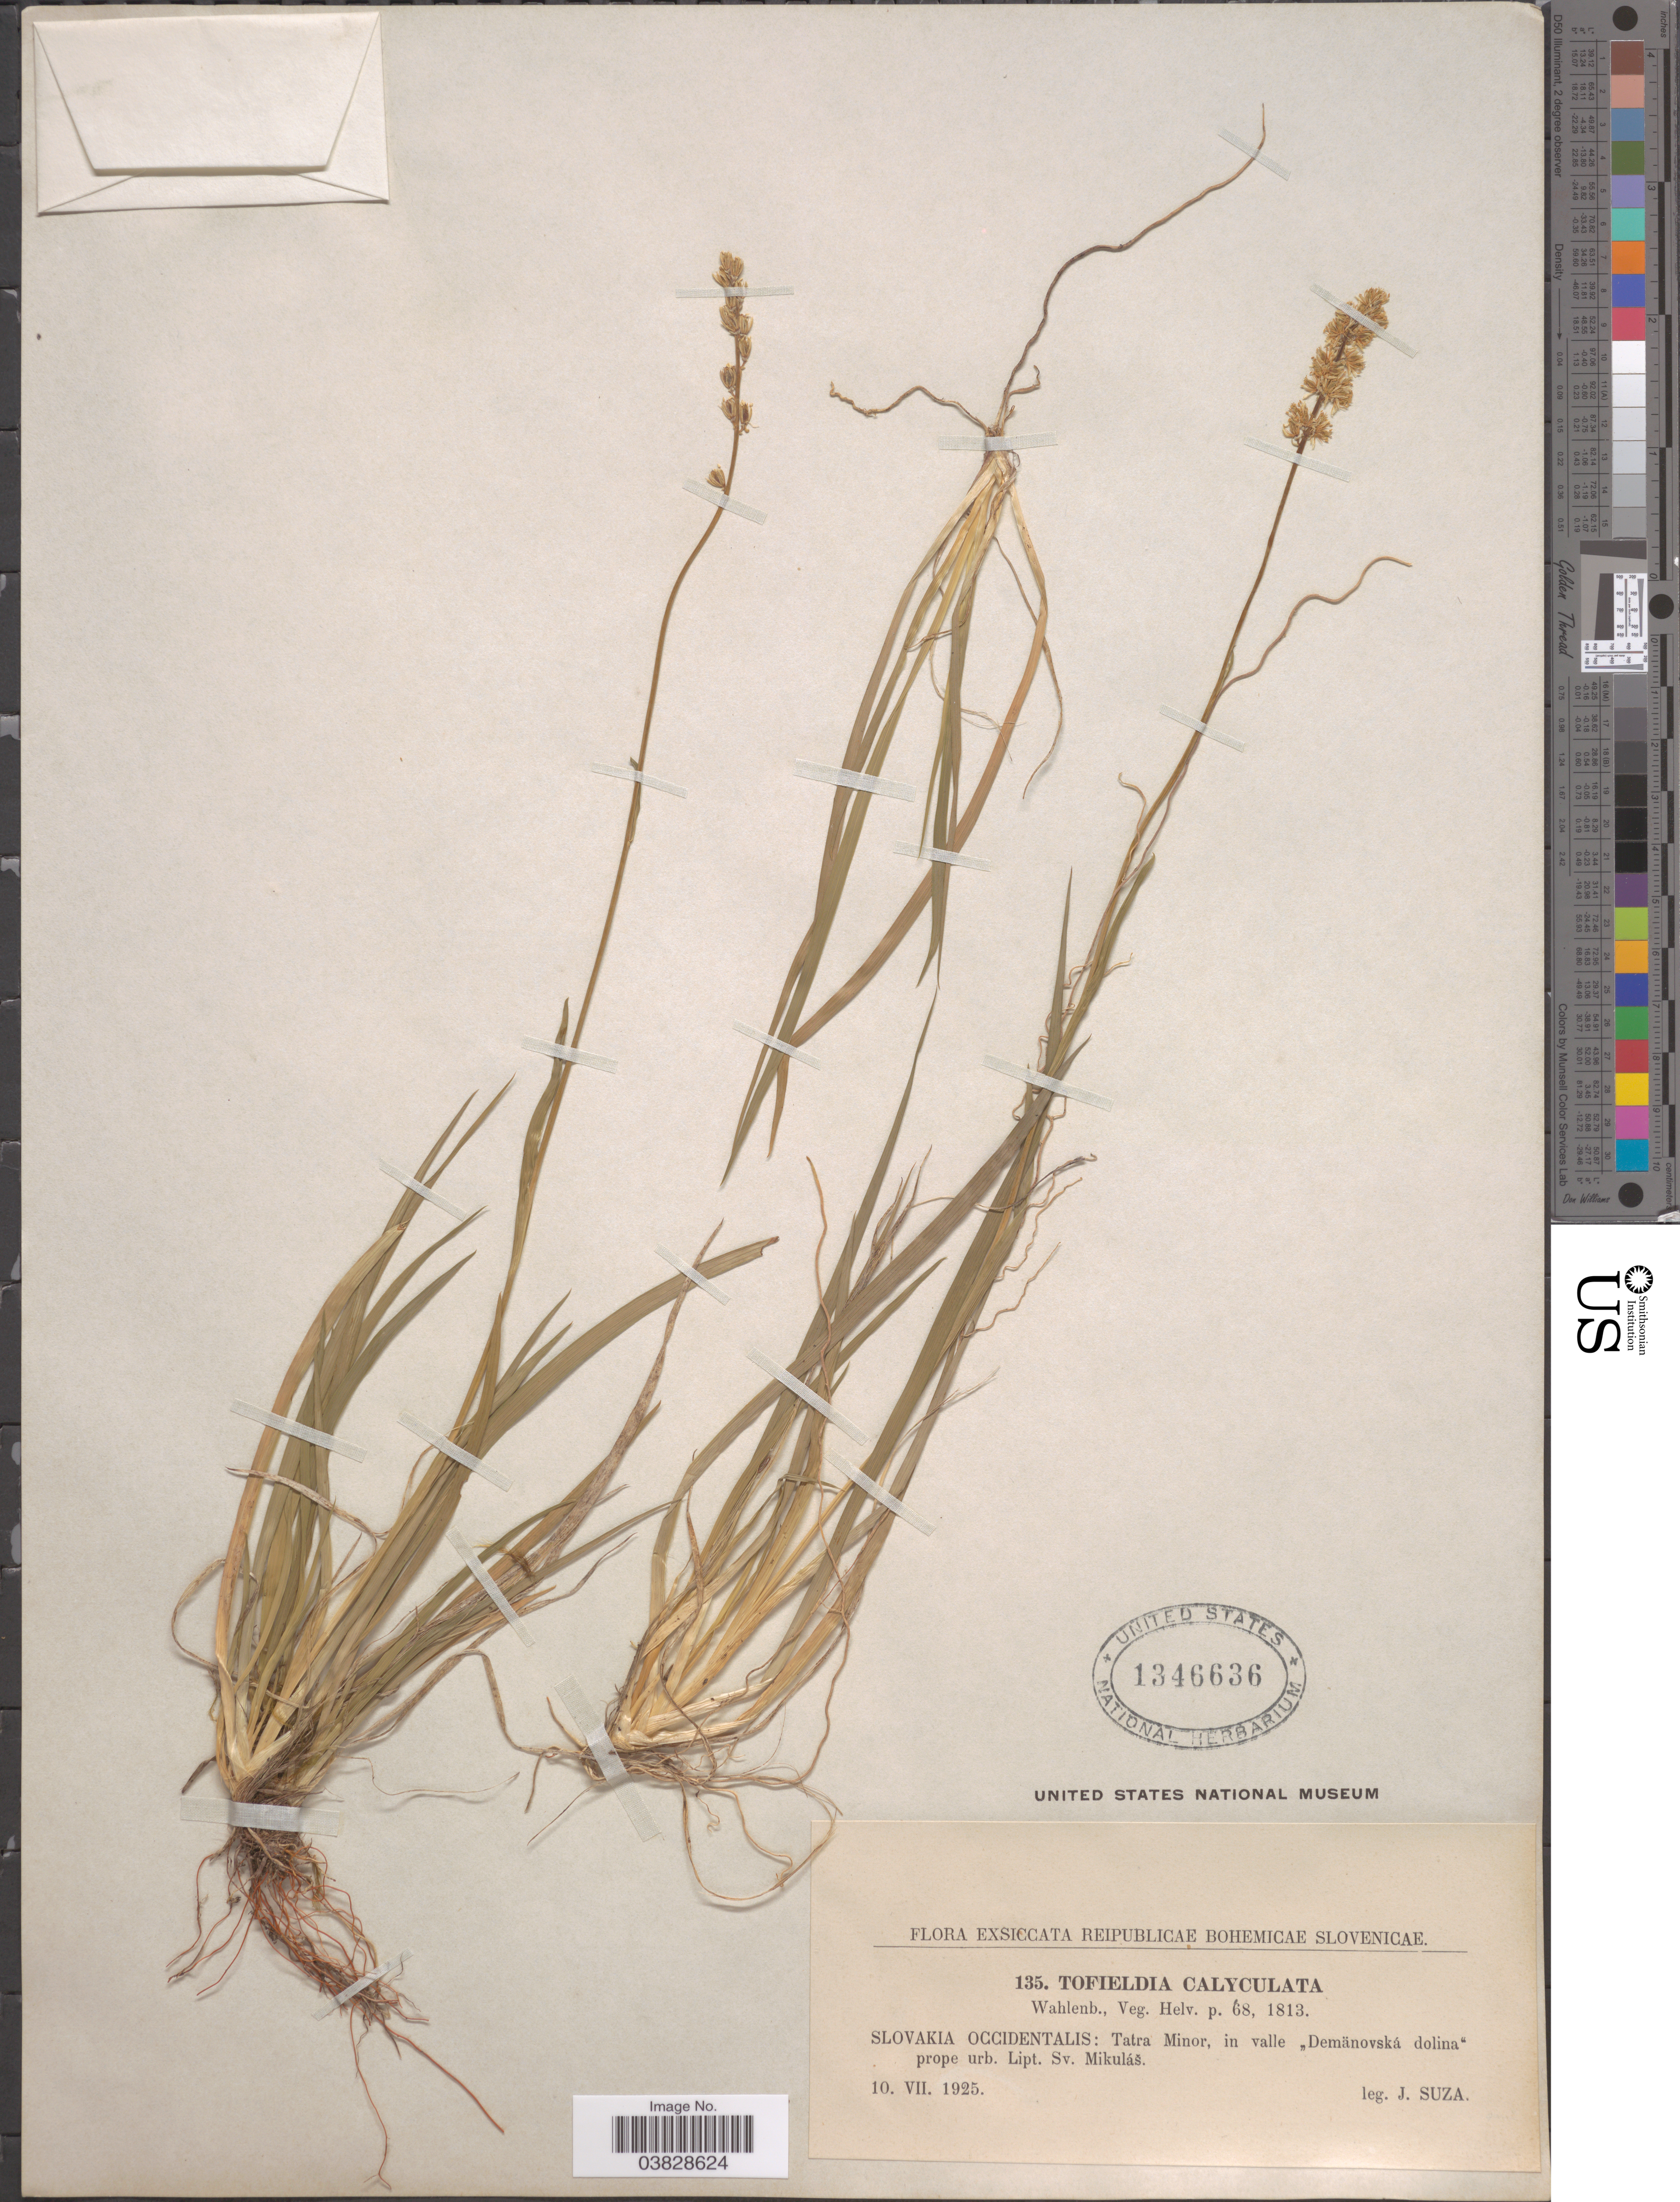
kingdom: Plantae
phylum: Tracheophyta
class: Liliopsida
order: Alismatales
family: Tofieldiaceae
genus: Tofieldia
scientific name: Tofieldia calyculata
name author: (L.) Wahlenb.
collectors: J. Suza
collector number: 135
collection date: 1925-07-10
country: Slovakia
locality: Reipublicae Bohemicae Slovenicae. Slovakia Occidentalis: Tatra Minor, in valle "Demänovská dolina" prope urb. Lipt. Sv. Mikuláš.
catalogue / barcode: US 1346636